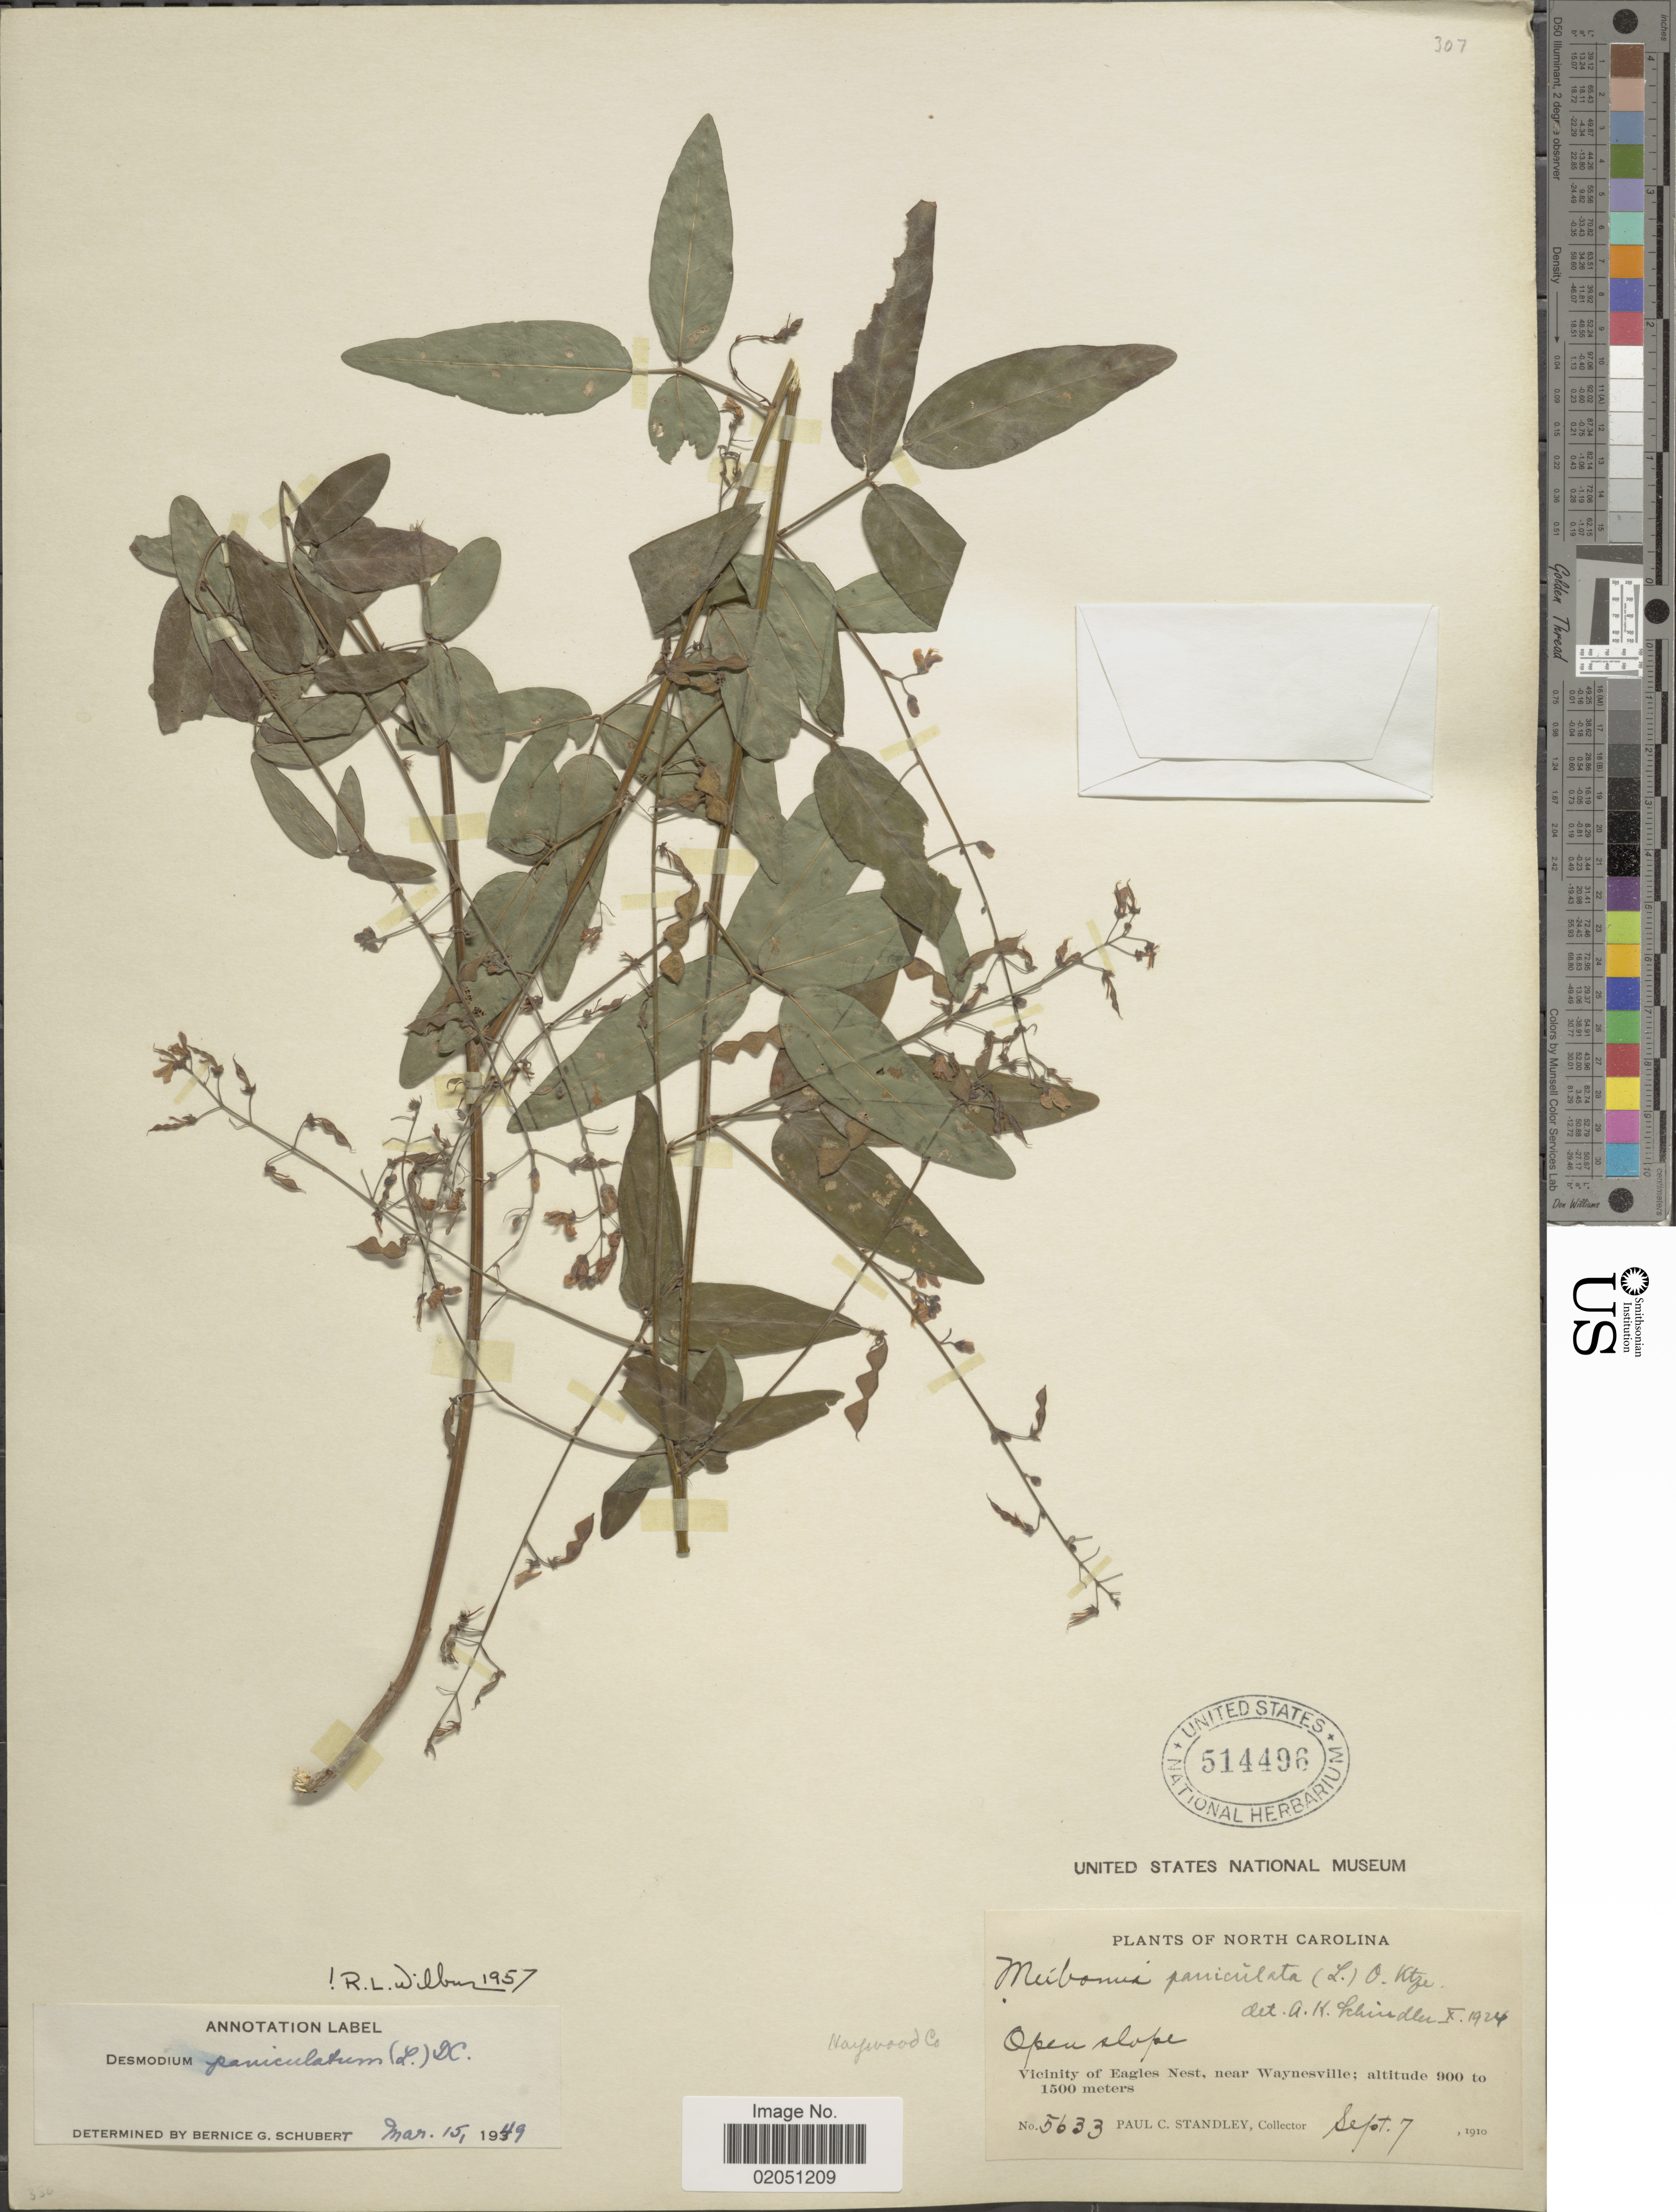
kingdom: Plantae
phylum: Tracheophyta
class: Magnoliopsida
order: Fabales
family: Fabaceae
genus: Desmodium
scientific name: Desmodium paniculatum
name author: (L.) DC.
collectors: P. C. Standley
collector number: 5633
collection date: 1910-09-07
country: United States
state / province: North Carolina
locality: Open slope, Vicinity of Eagles Nest, near Waynesville, Haywood Co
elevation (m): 900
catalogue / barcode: US 514496